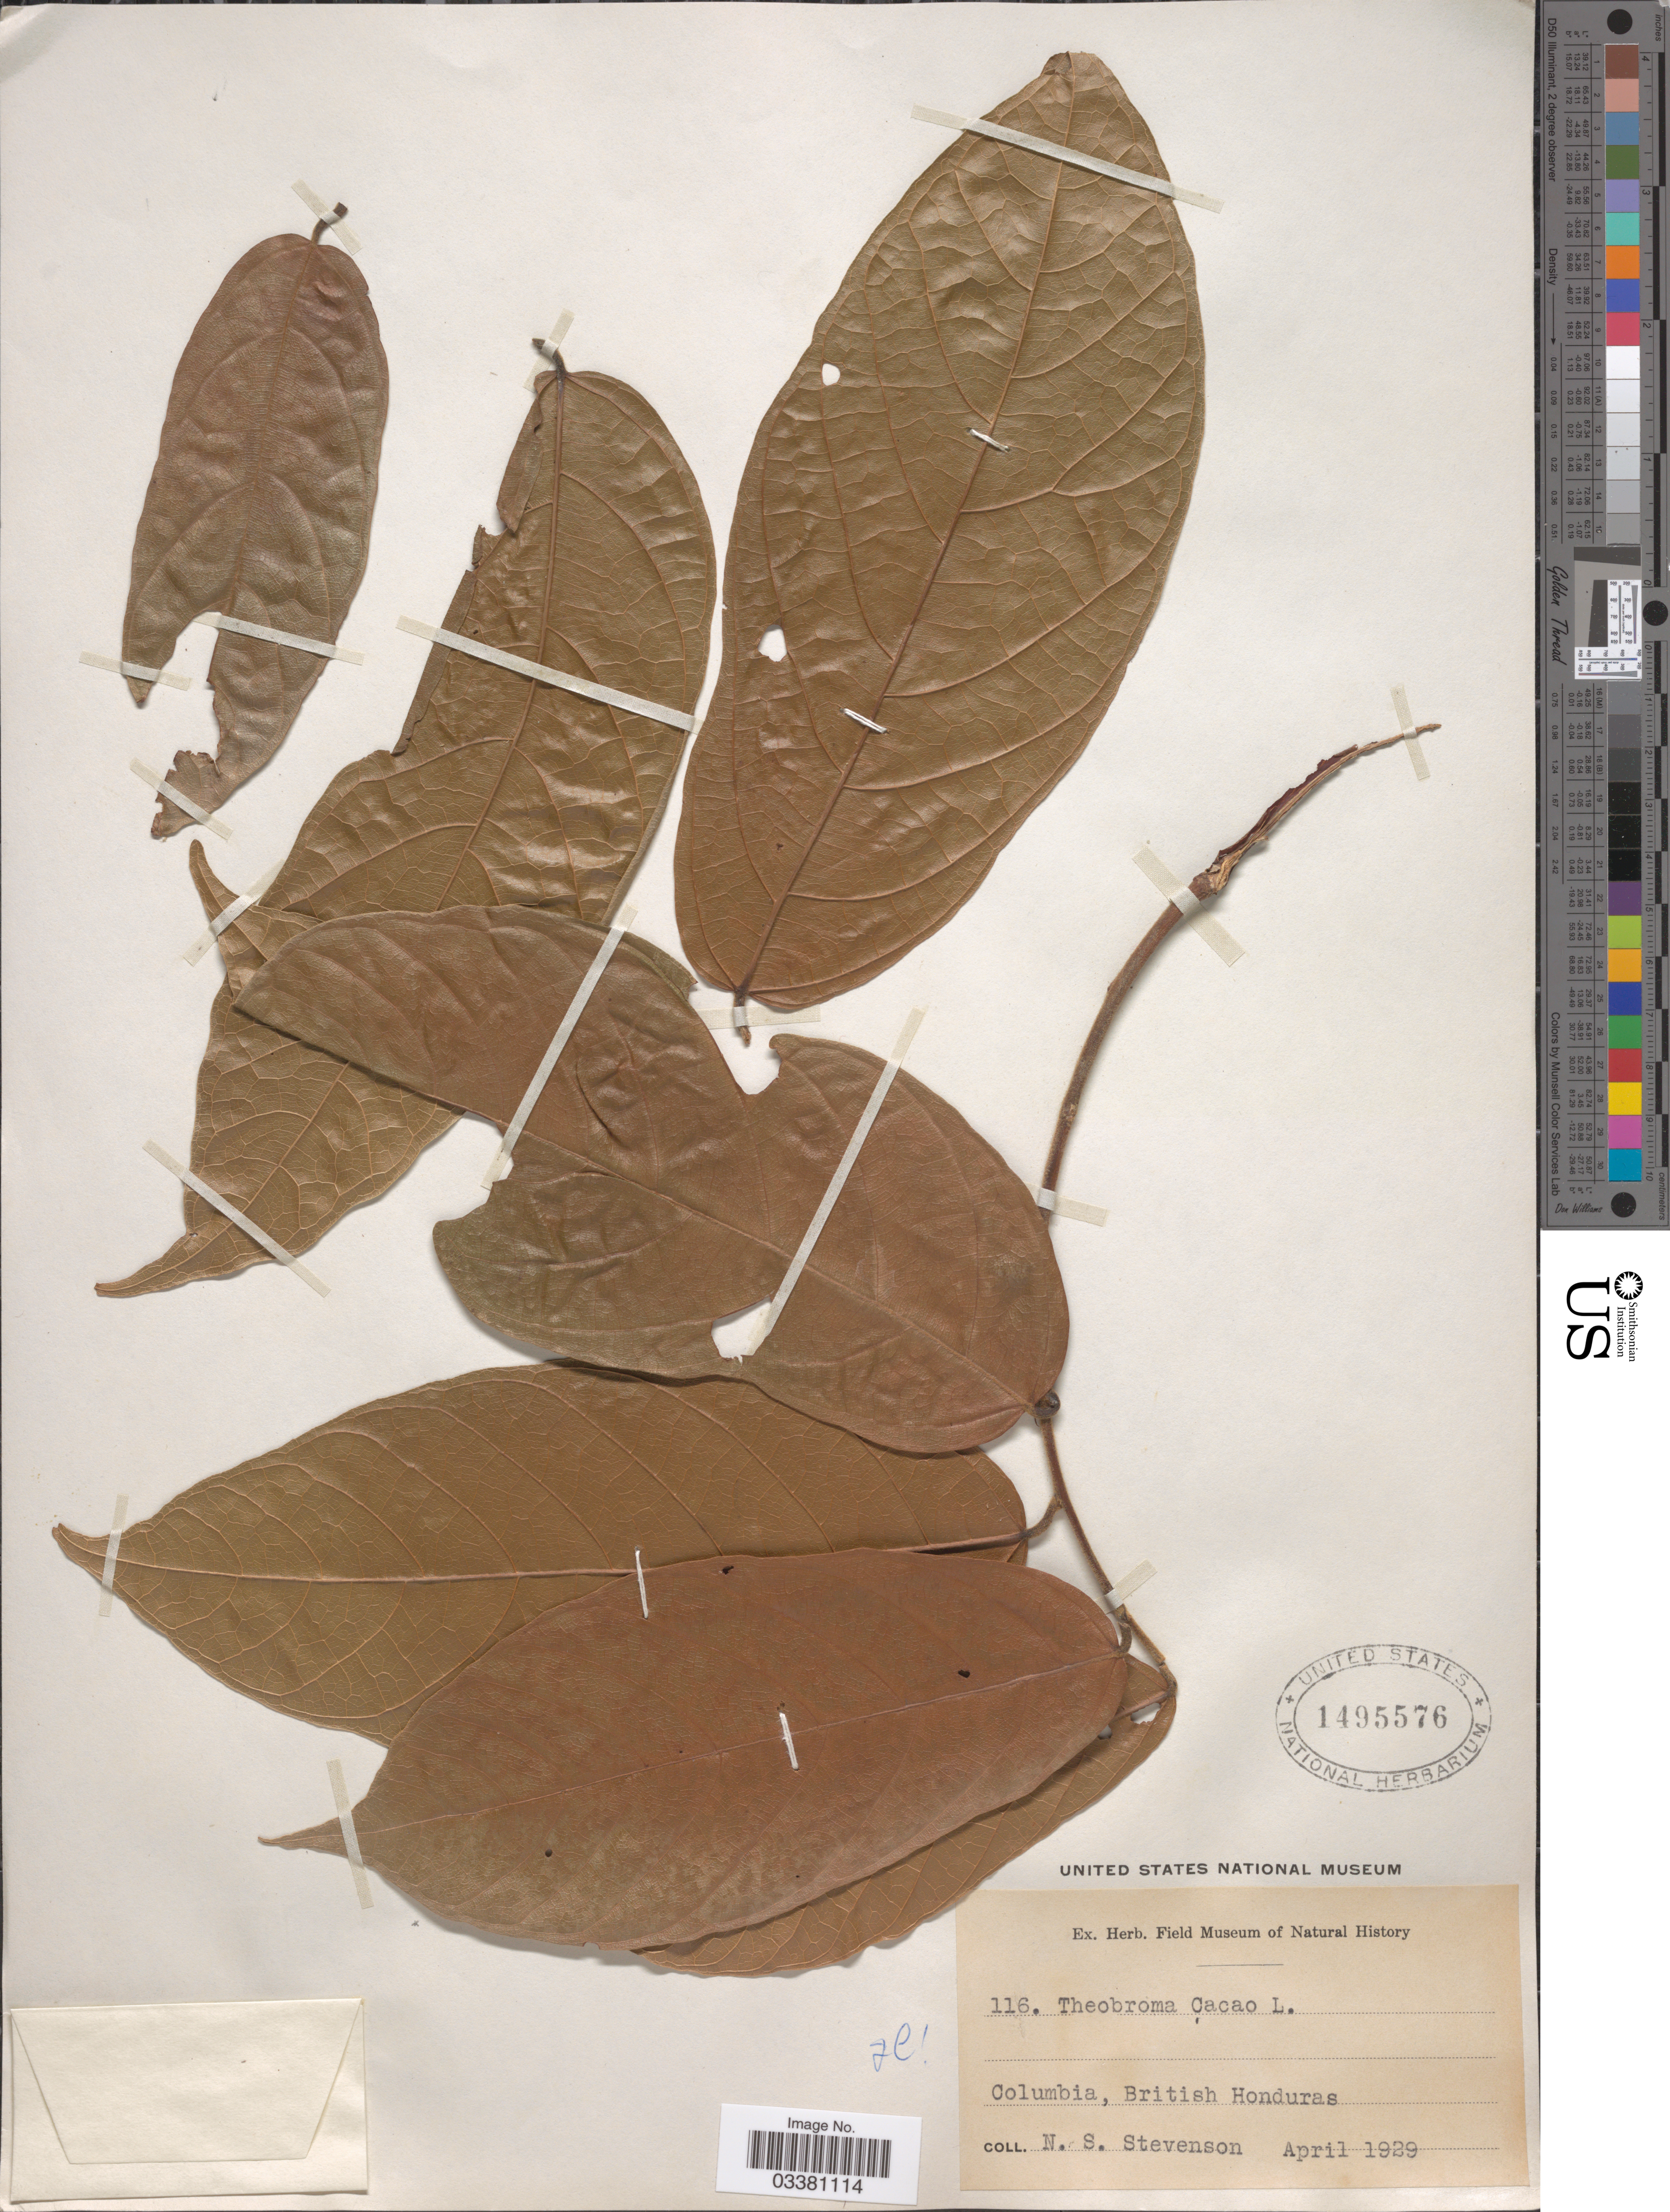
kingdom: Plantae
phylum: Tracheophyta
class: Magnoliopsida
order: Malvales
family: Malvaceae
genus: Theobroma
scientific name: Theobroma cacao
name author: L.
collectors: N. Stevenson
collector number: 116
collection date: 1929-04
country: Belize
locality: Columbia, British Honduras.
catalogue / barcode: US 1495576